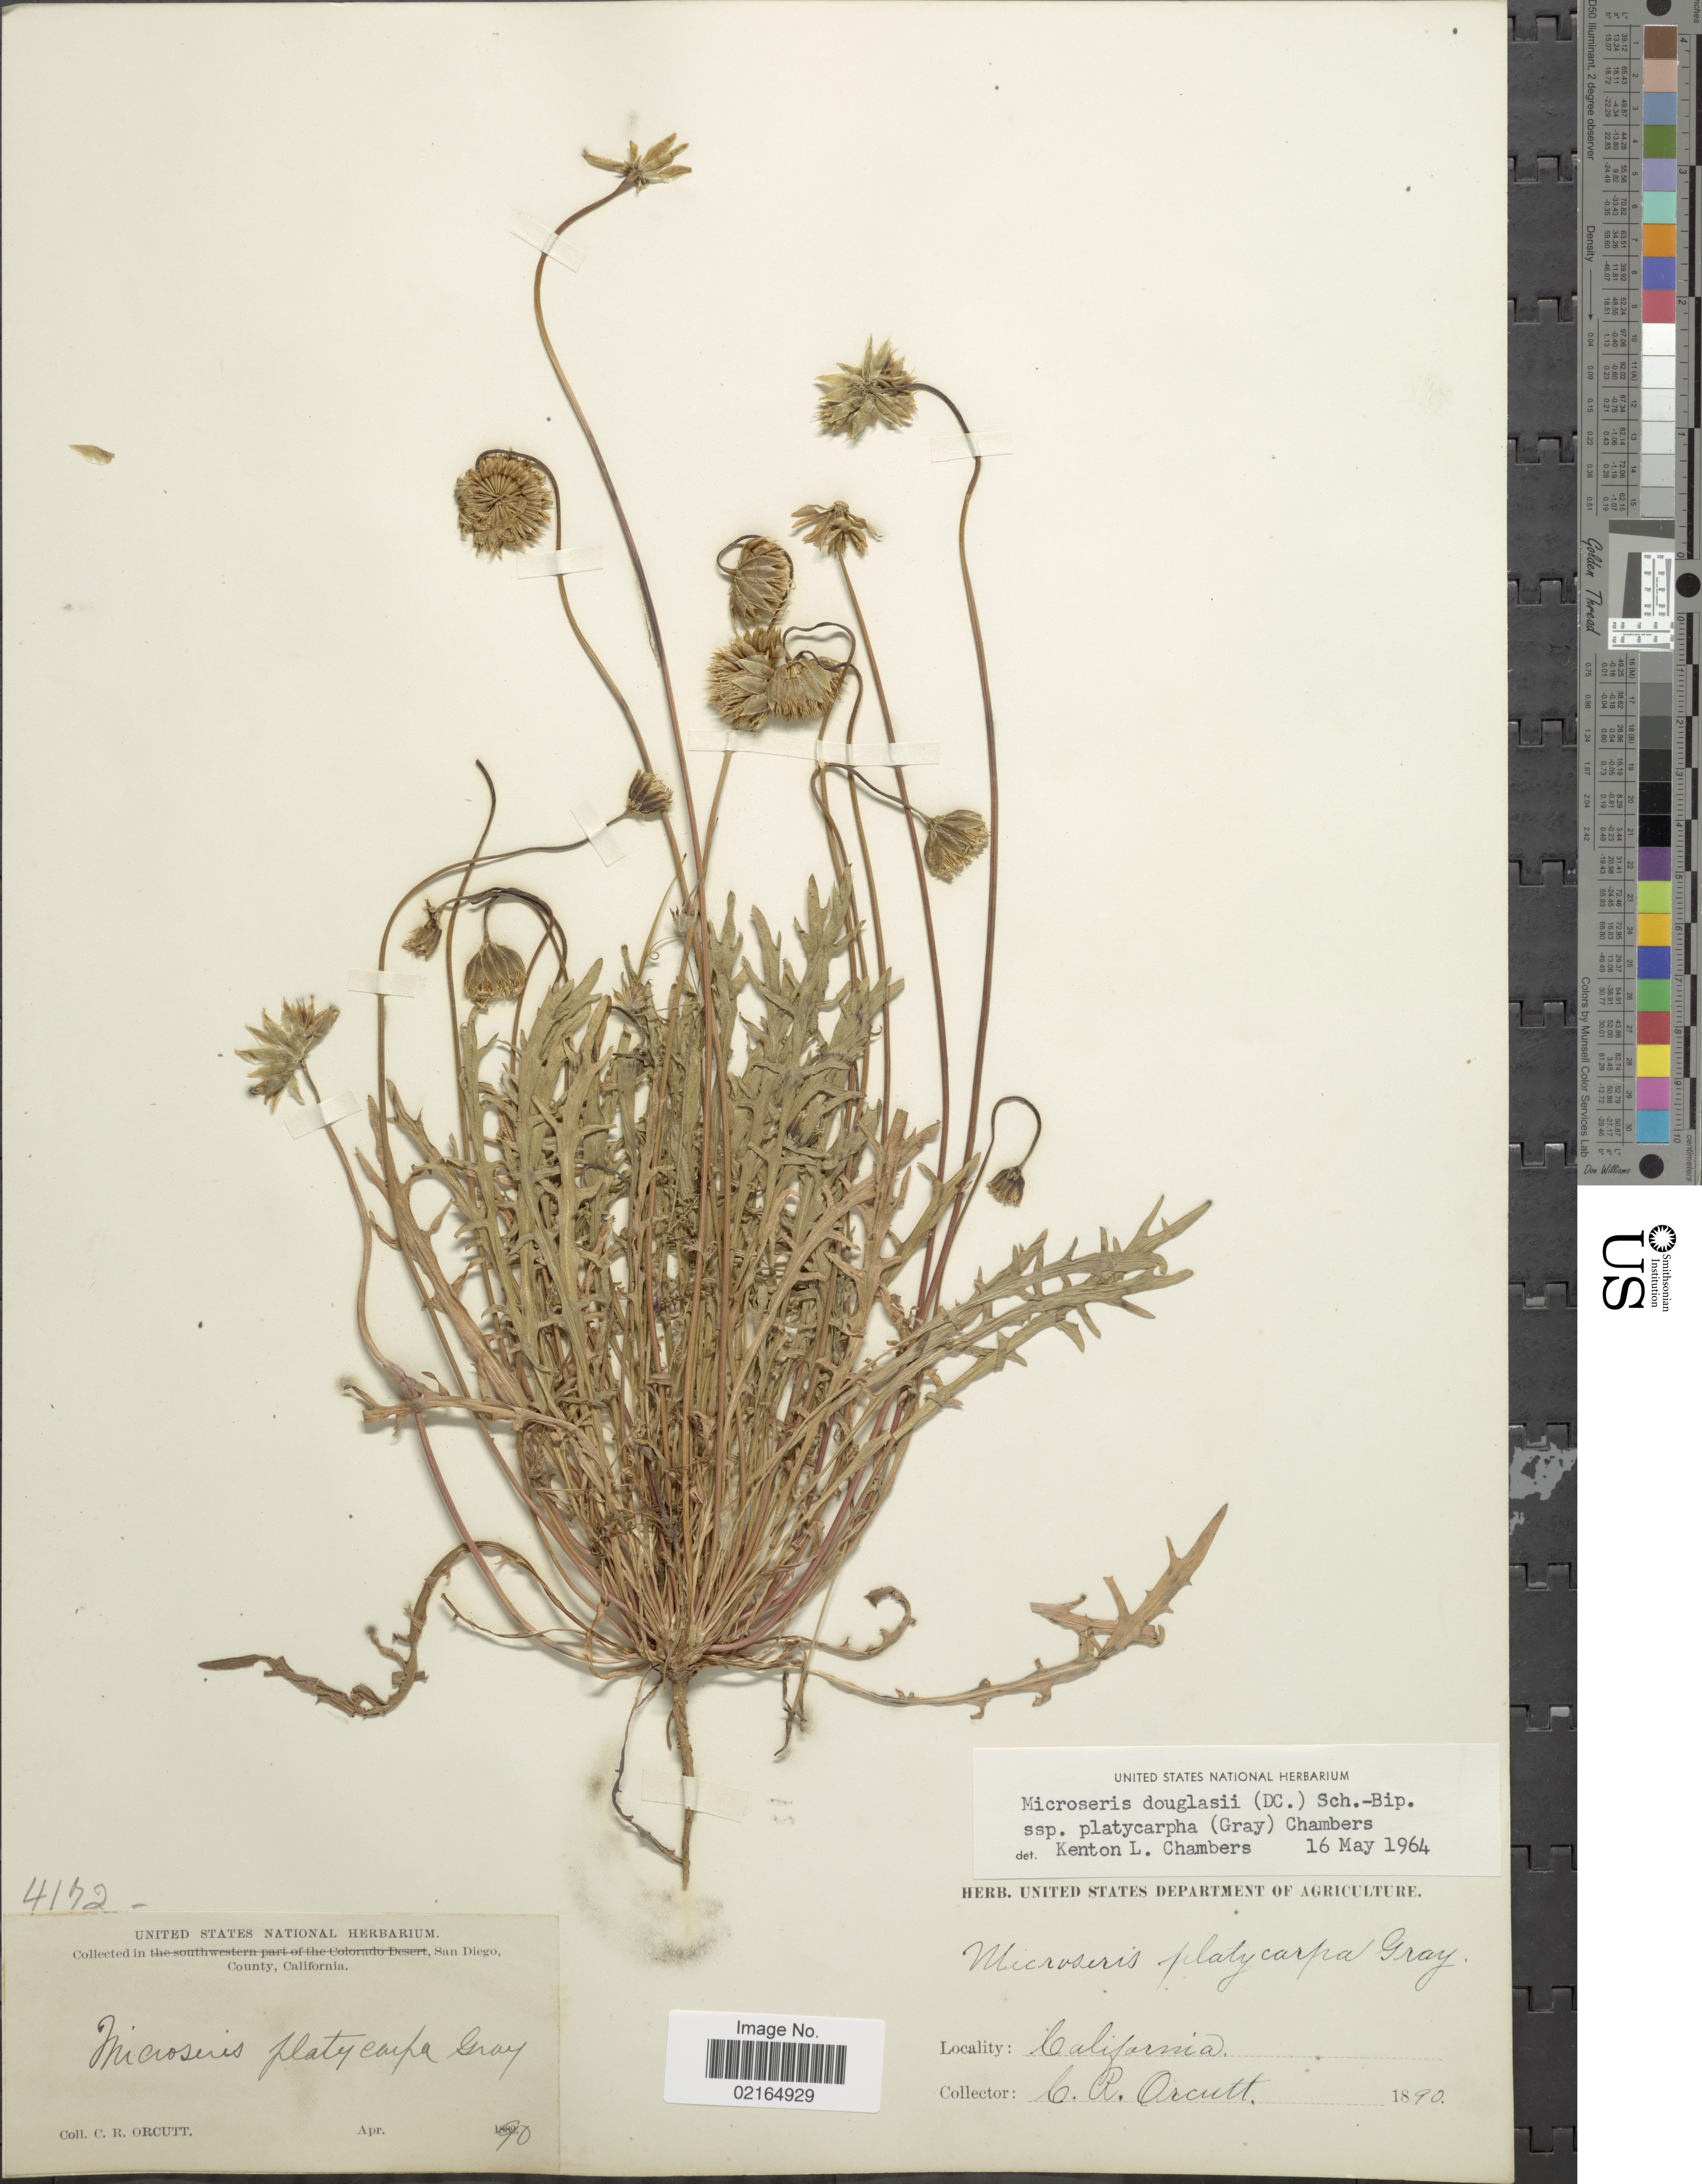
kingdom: Plantae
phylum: Tracheophyta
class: Magnoliopsida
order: Asterales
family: Asteraceae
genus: Microseris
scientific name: Microseris douglasii subsp. platycarpha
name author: (A. Gray) K.L. Chambers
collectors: C. R. Orcutt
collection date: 1890-04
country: United States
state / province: California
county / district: San Diego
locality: San Diego County.